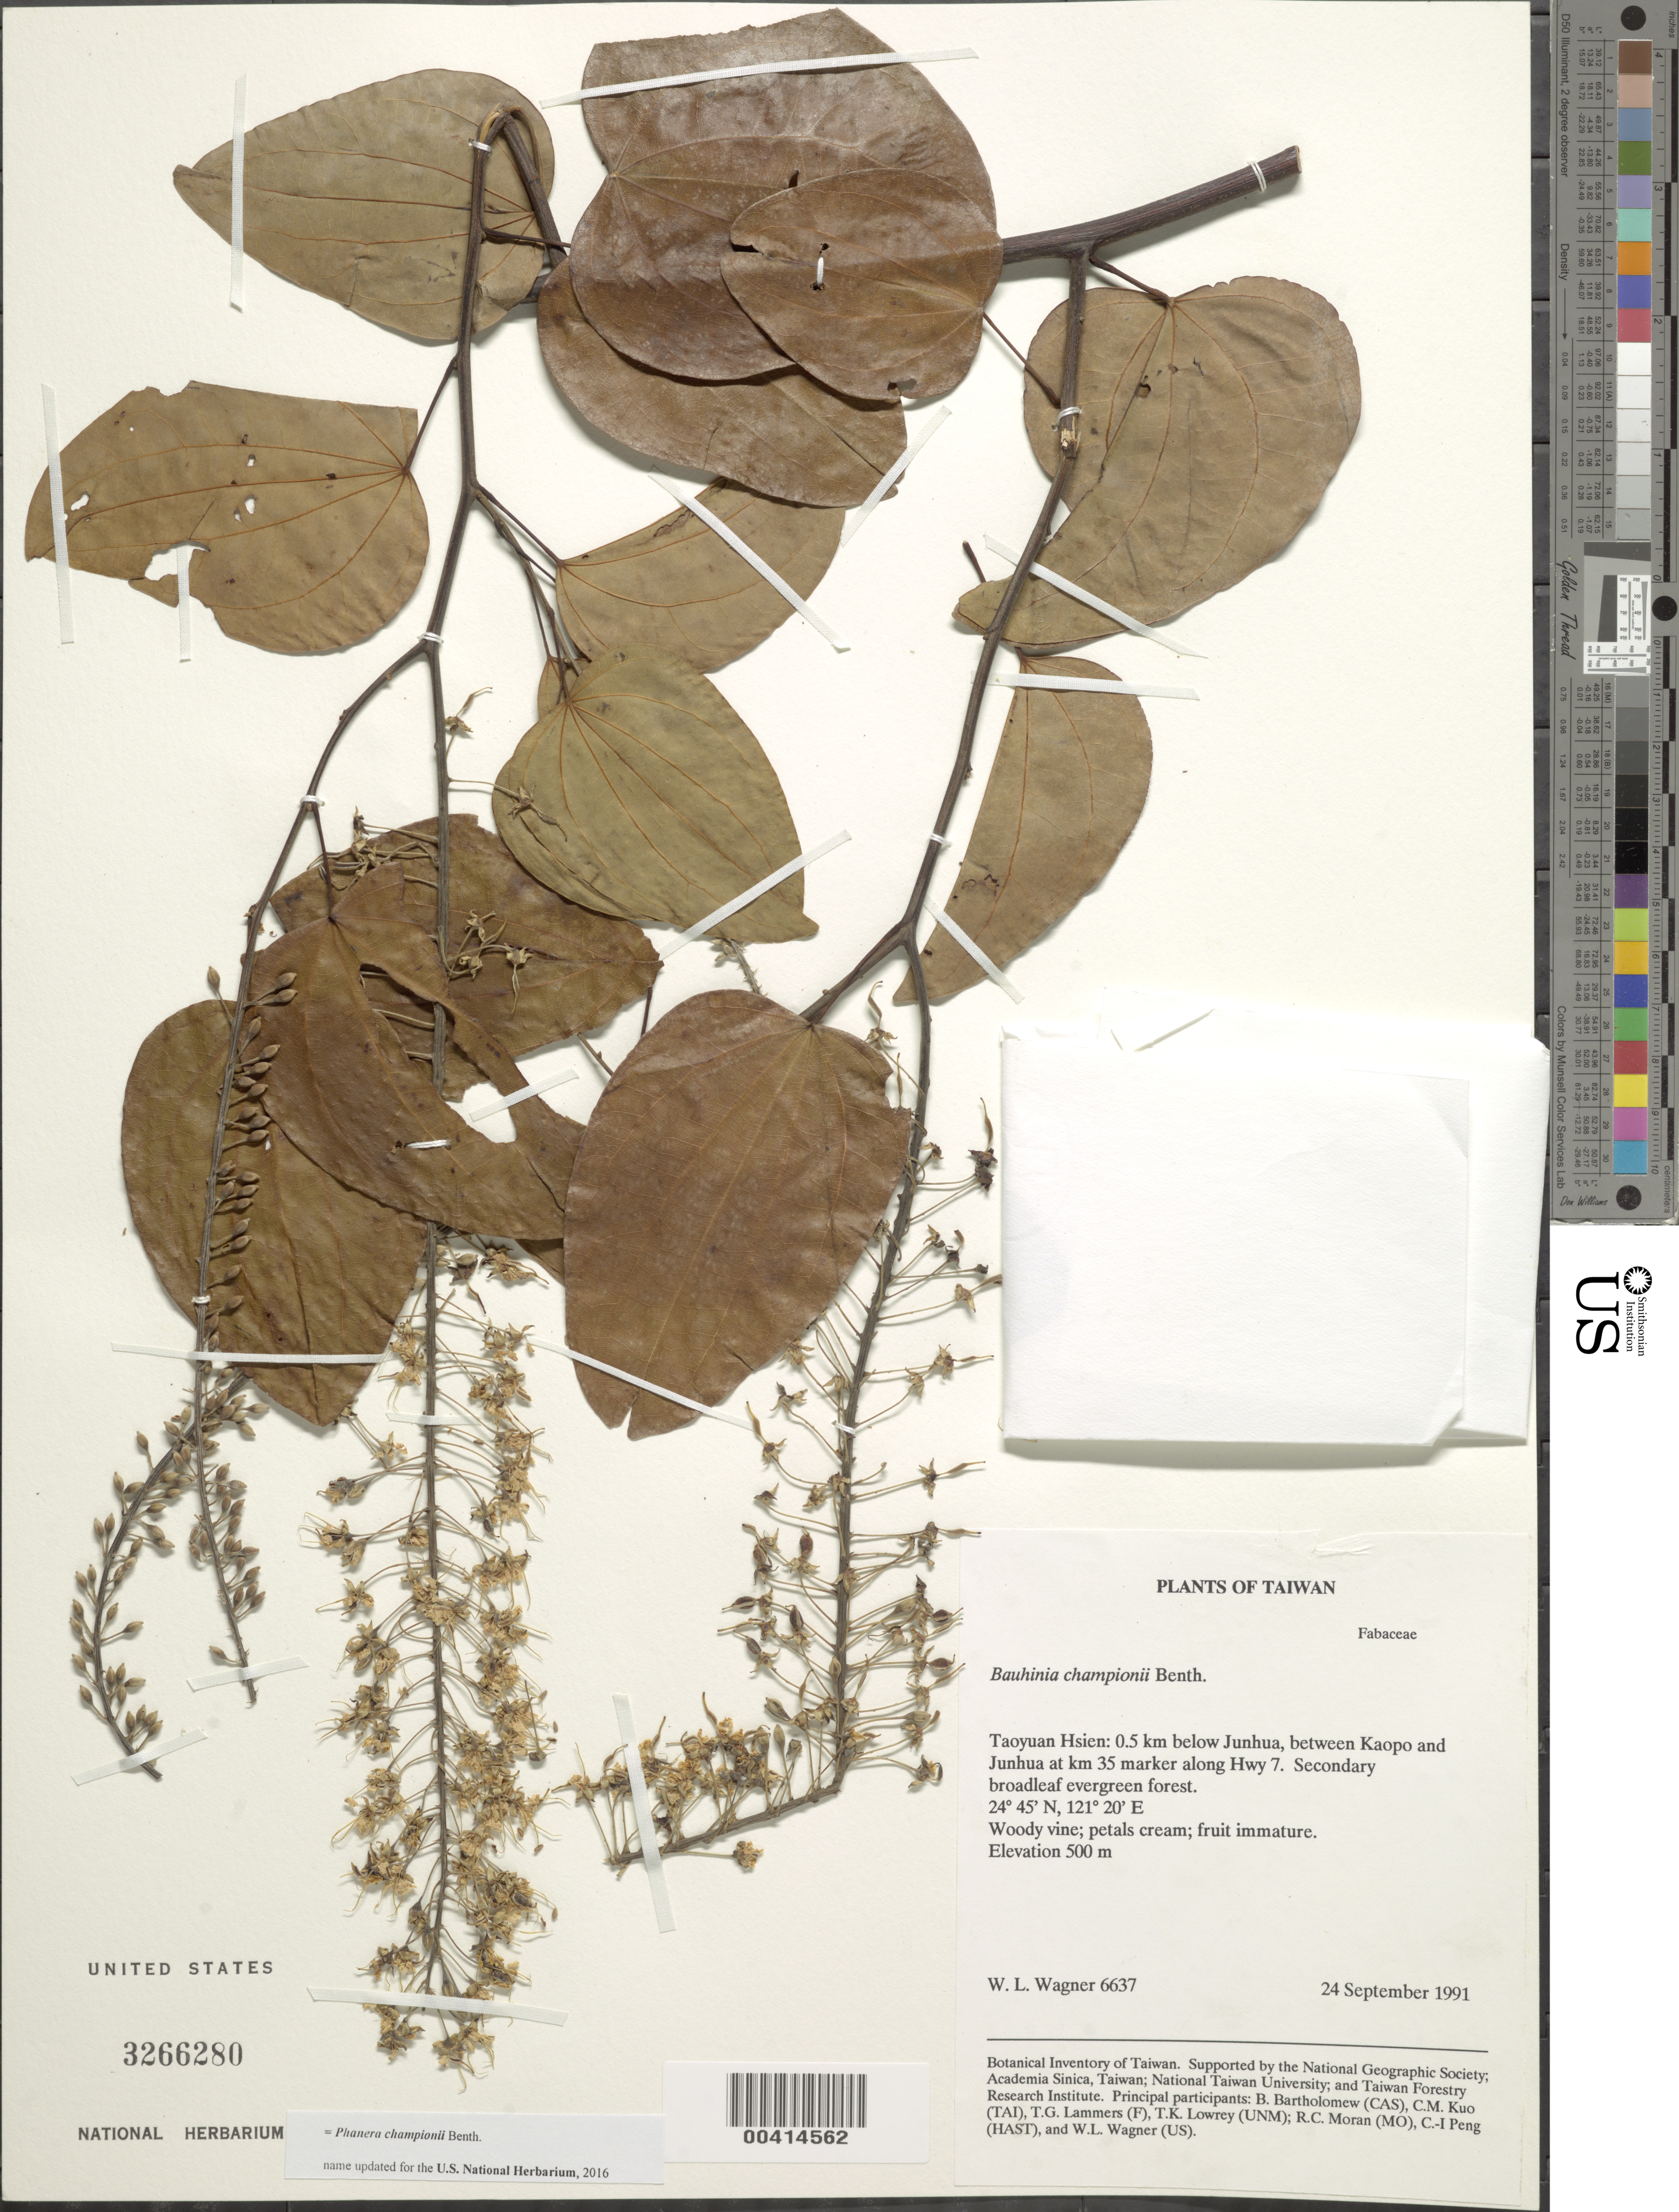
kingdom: Plantae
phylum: Tracheophyta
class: Magnoliopsida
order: Fabales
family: Fabaceae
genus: Phanera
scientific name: Phanera championii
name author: Benth.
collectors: W. L. Wagner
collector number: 6637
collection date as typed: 24 Sep 1991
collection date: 1991-09-24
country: Taiwan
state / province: Taoyuan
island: Taiwan [Formosa]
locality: Taoyuan hsien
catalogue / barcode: US 3266280